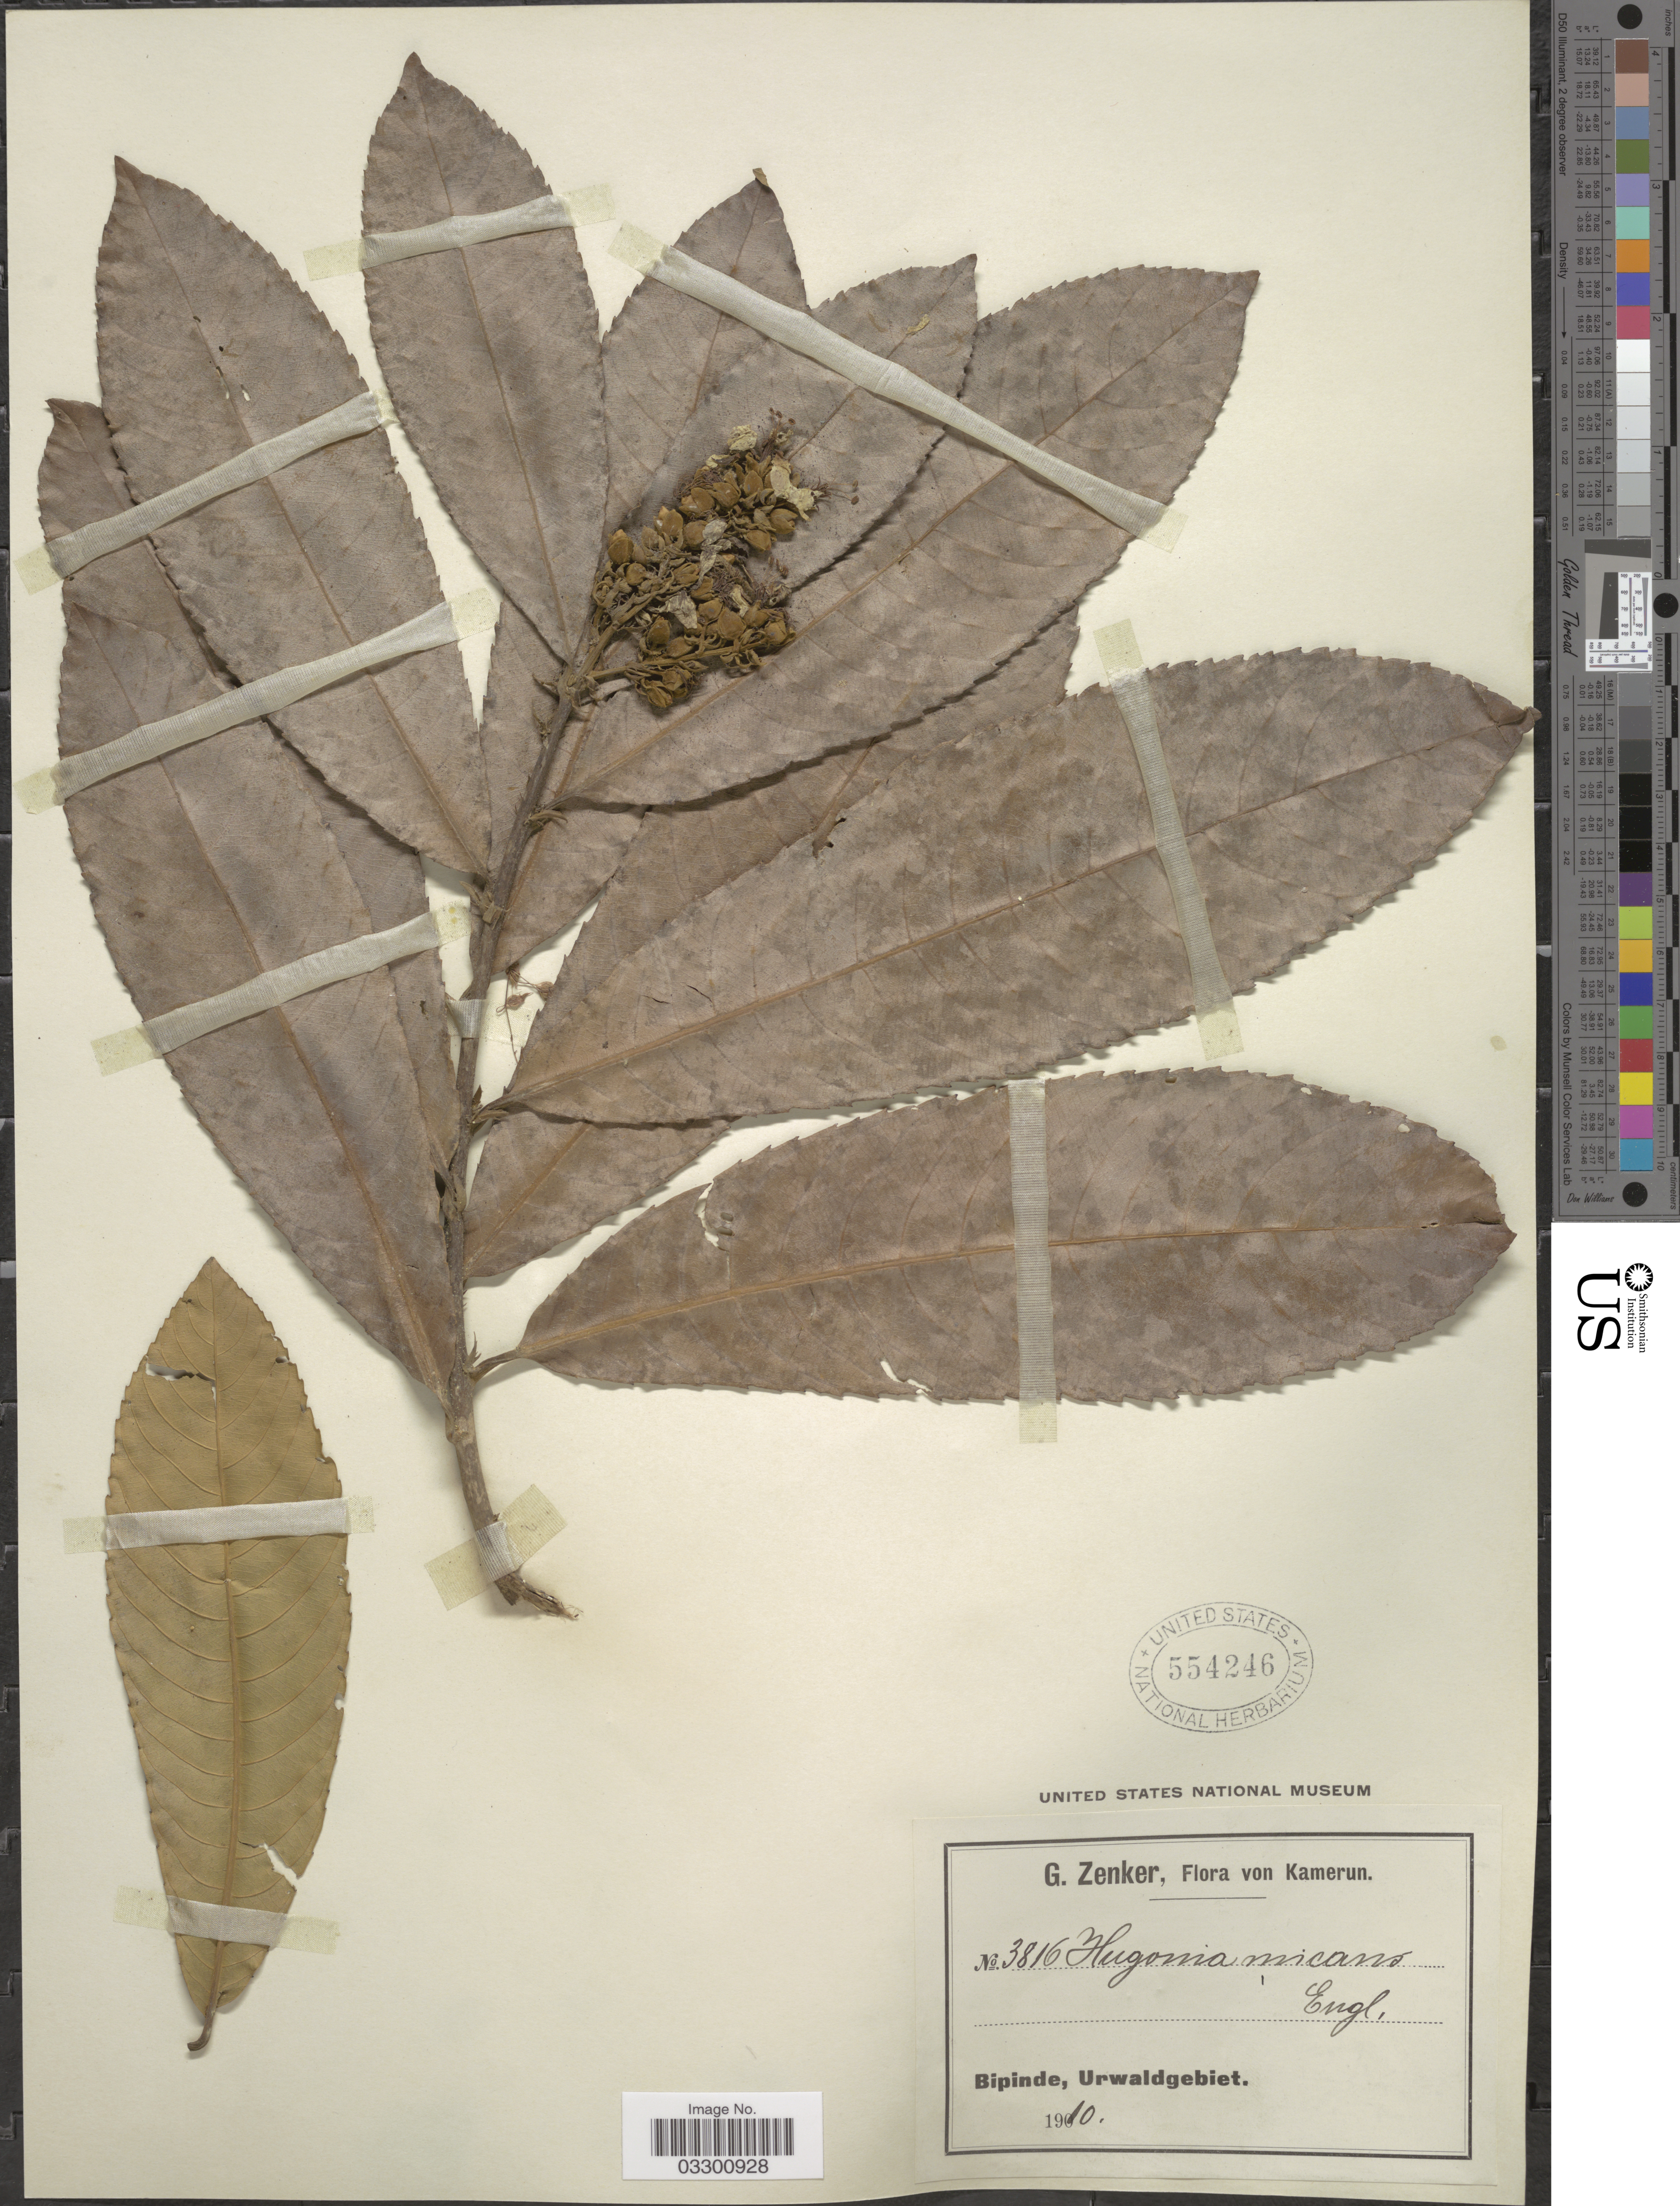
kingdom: Plantae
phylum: Tracheophyta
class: Magnoliopsida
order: Malpighiales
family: Linaceae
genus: Hugonia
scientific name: Hugonia micans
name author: Engl.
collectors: G. A. Zenker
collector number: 3816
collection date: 1910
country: Cameroon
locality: Kamerun. Bipinde, Urwaldgebiet.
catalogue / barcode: US 554246